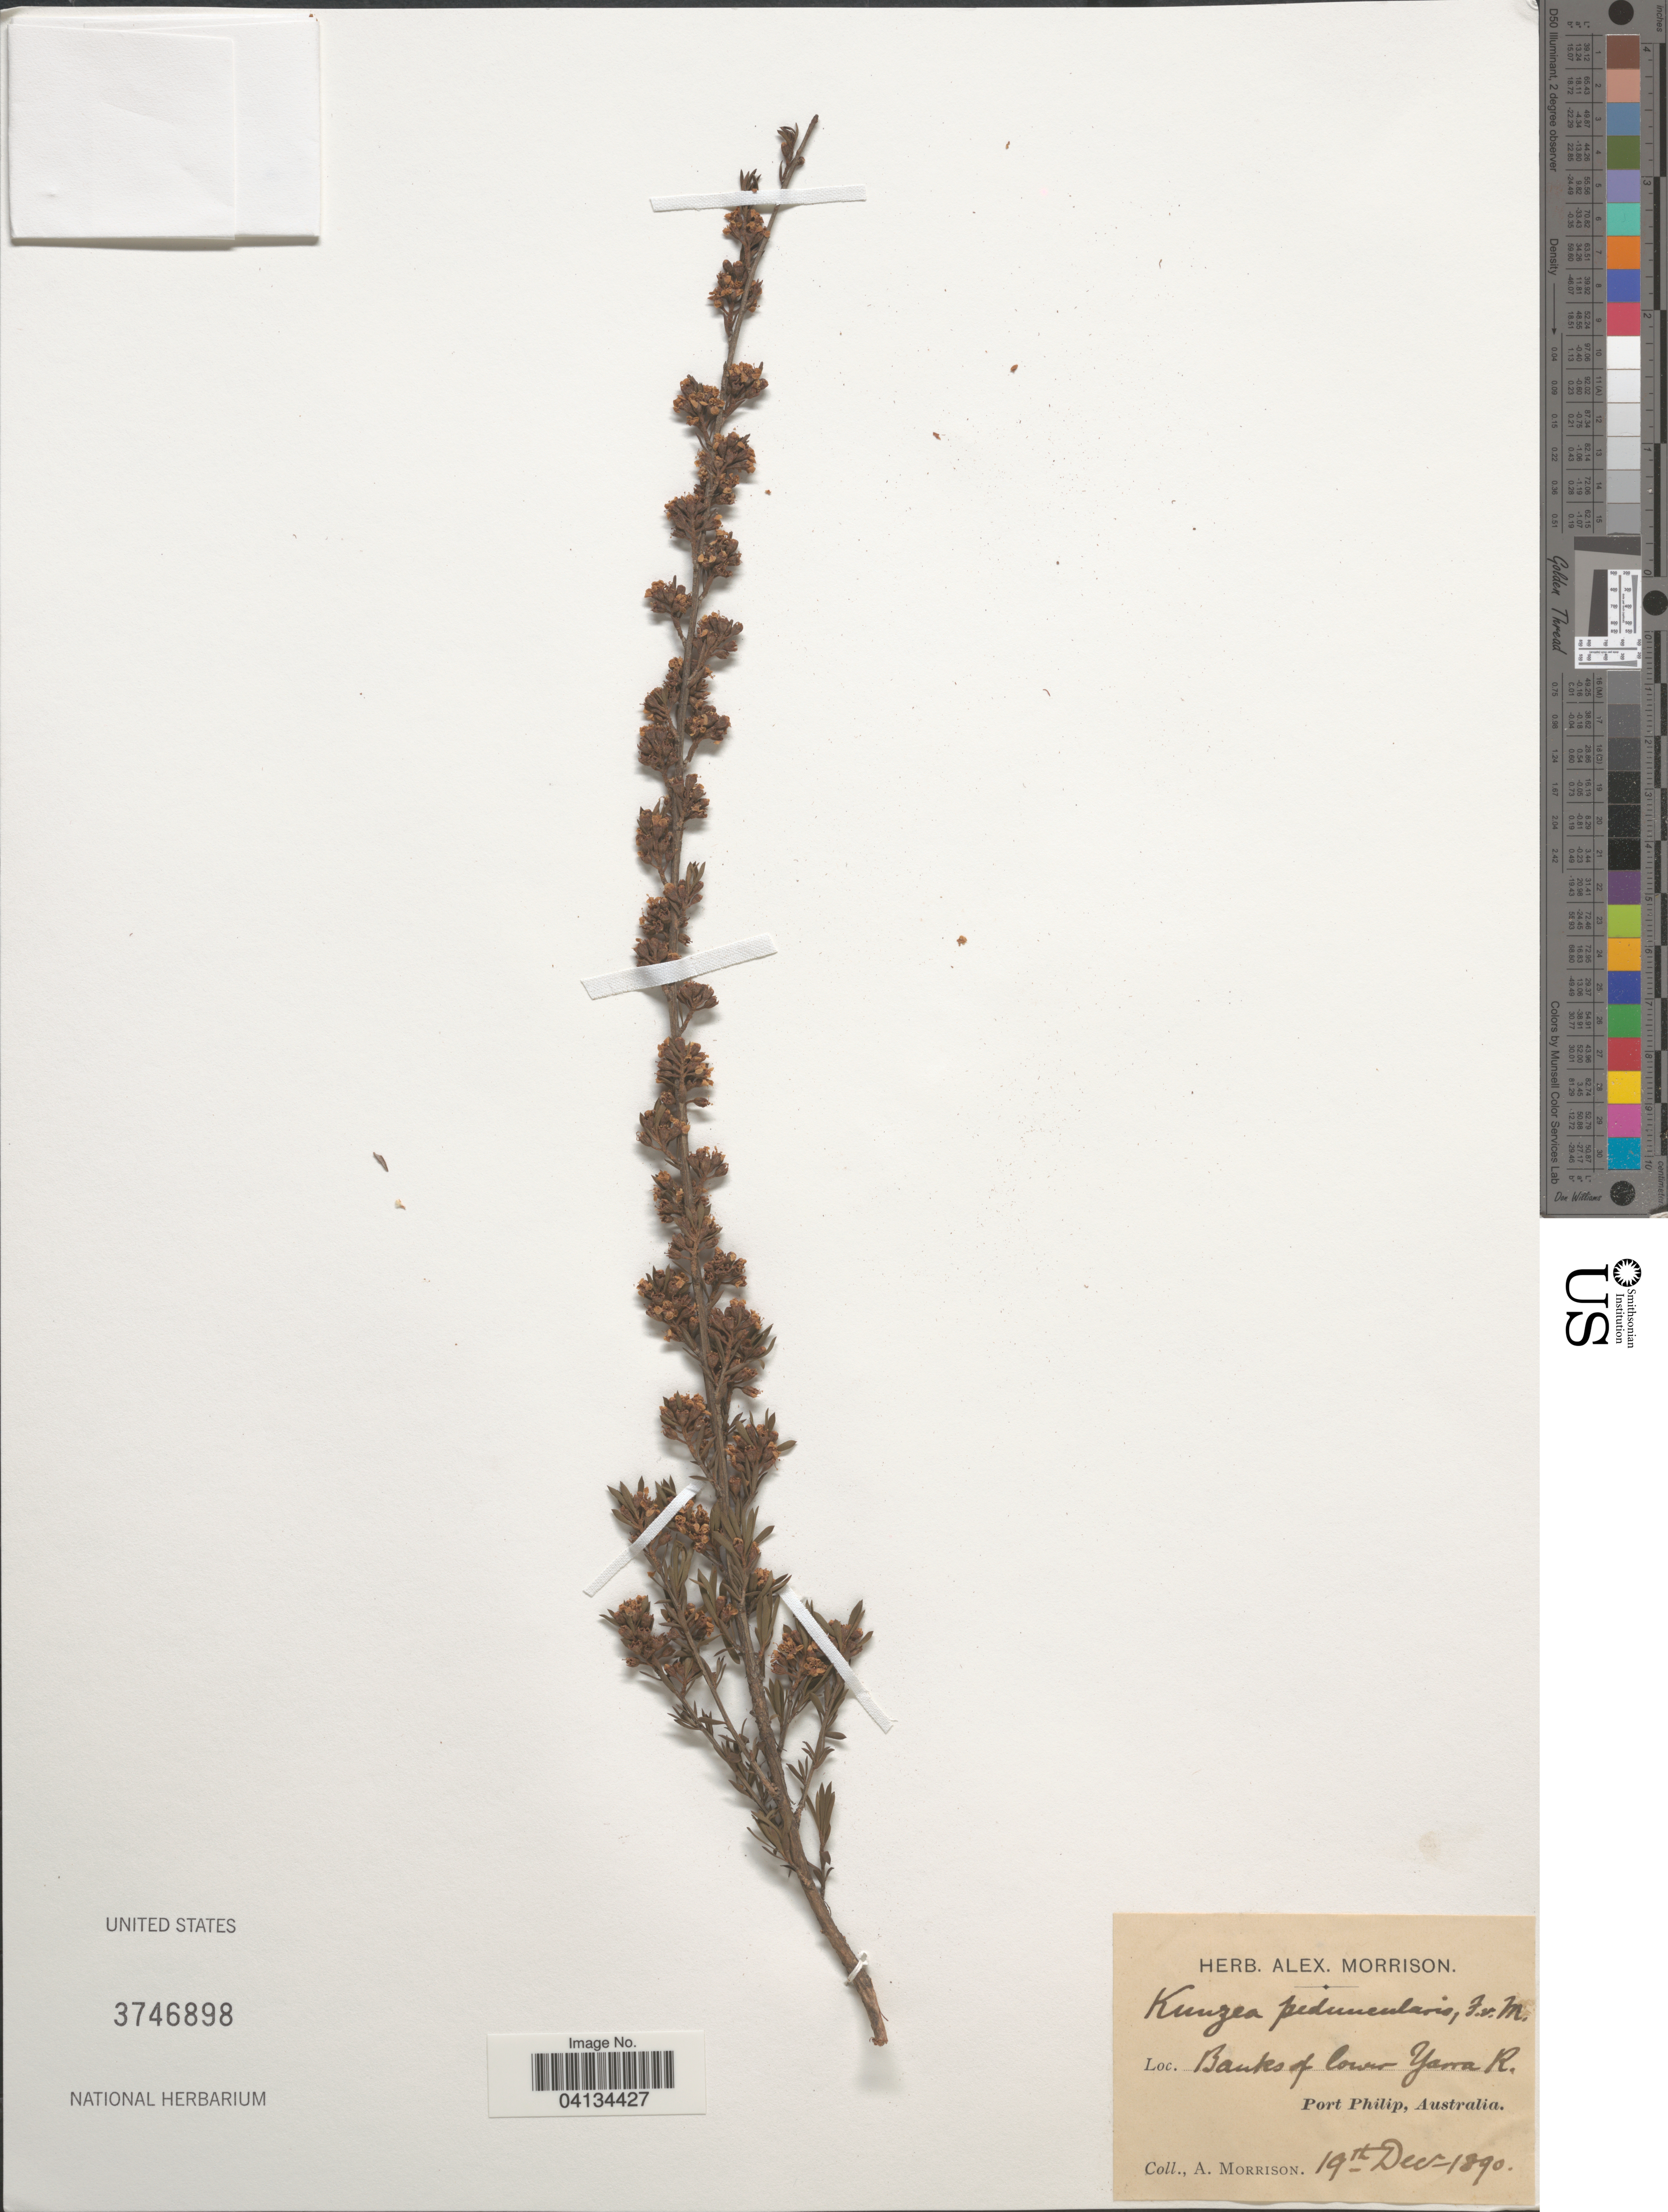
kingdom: Plantae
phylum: Tracheophyta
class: Magnoliopsida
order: Myrtales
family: Myrtaceae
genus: Kunzea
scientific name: Kunzea peduncularis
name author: F. Muell.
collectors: A. Morrison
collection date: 1890-12-19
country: Australia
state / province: Victoria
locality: Banks of lower Yarra R. Port Philip.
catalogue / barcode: US 3746898